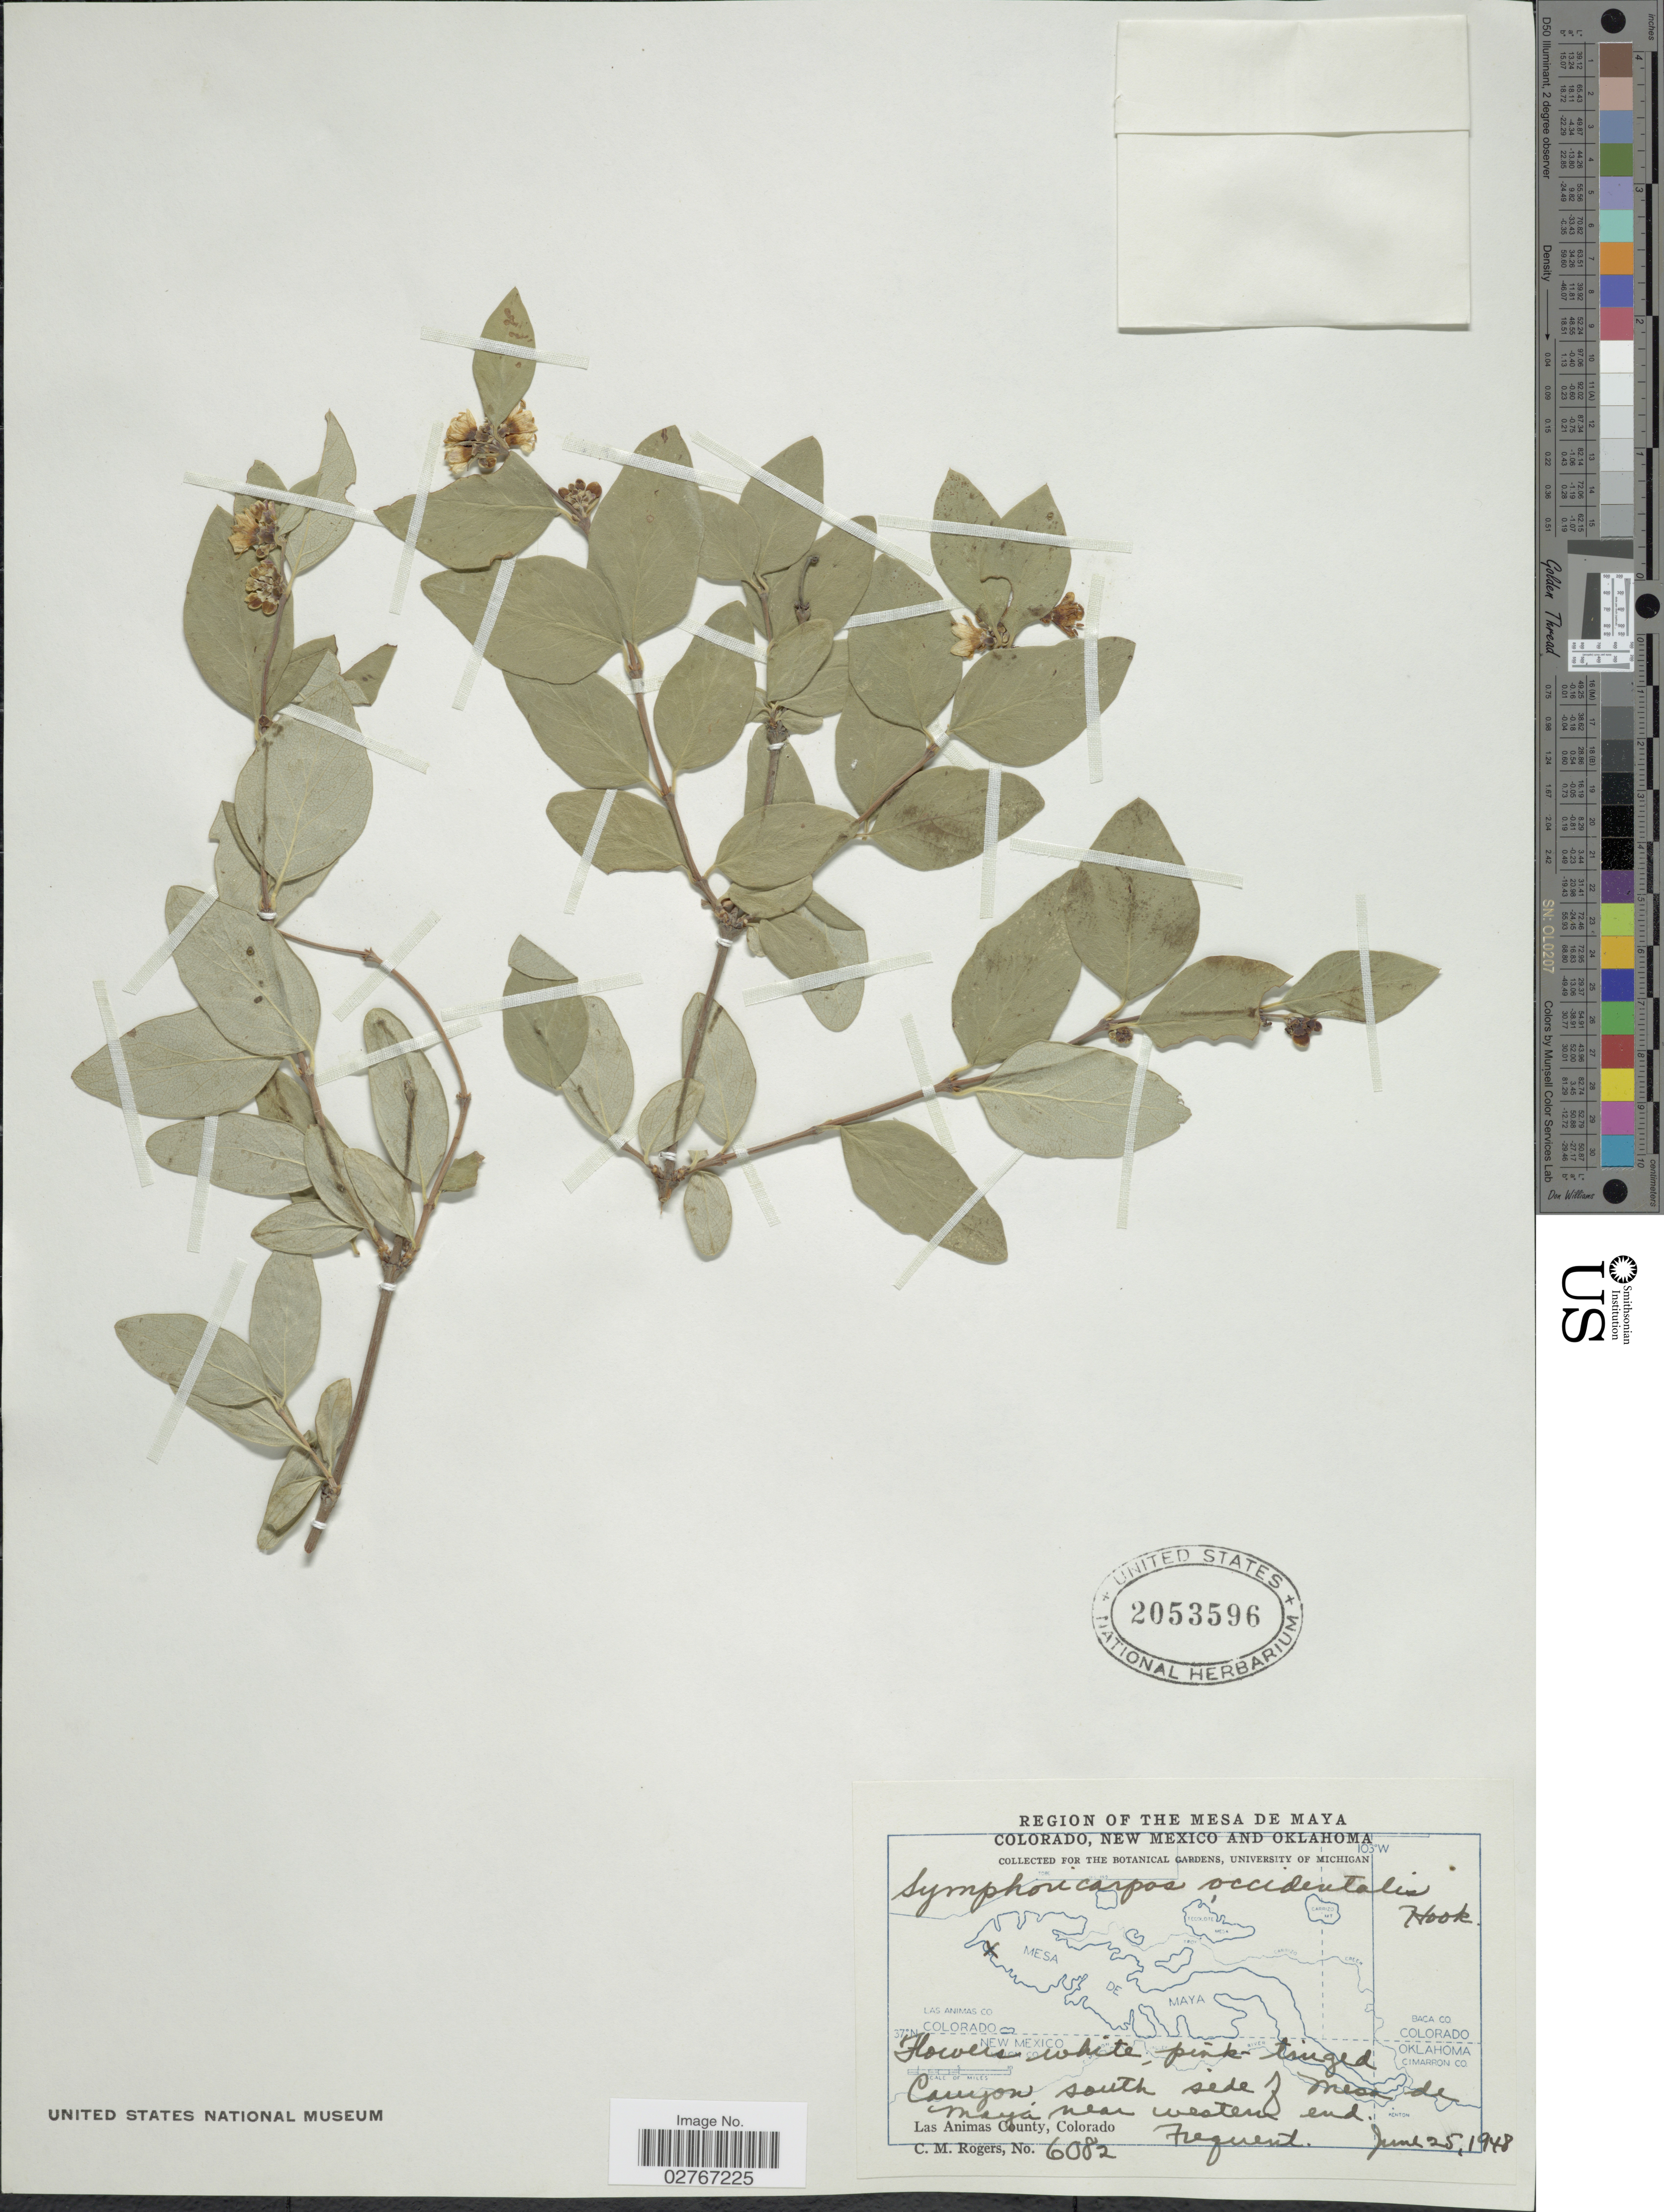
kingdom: Plantae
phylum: Tracheophyta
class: Magnoliopsida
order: Dipsacales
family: Caprifoliaceae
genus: Symphoricarpos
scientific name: Symphoricarpos occidentalis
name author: (R. Br.) Hook.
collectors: C. M. Rogers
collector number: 6082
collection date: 1948-06-25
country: United States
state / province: Colorado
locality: Region of the Mesa de Maya, Canyon south side of Mesa de Maya near western end, Las Animas County.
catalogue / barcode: US 2053596